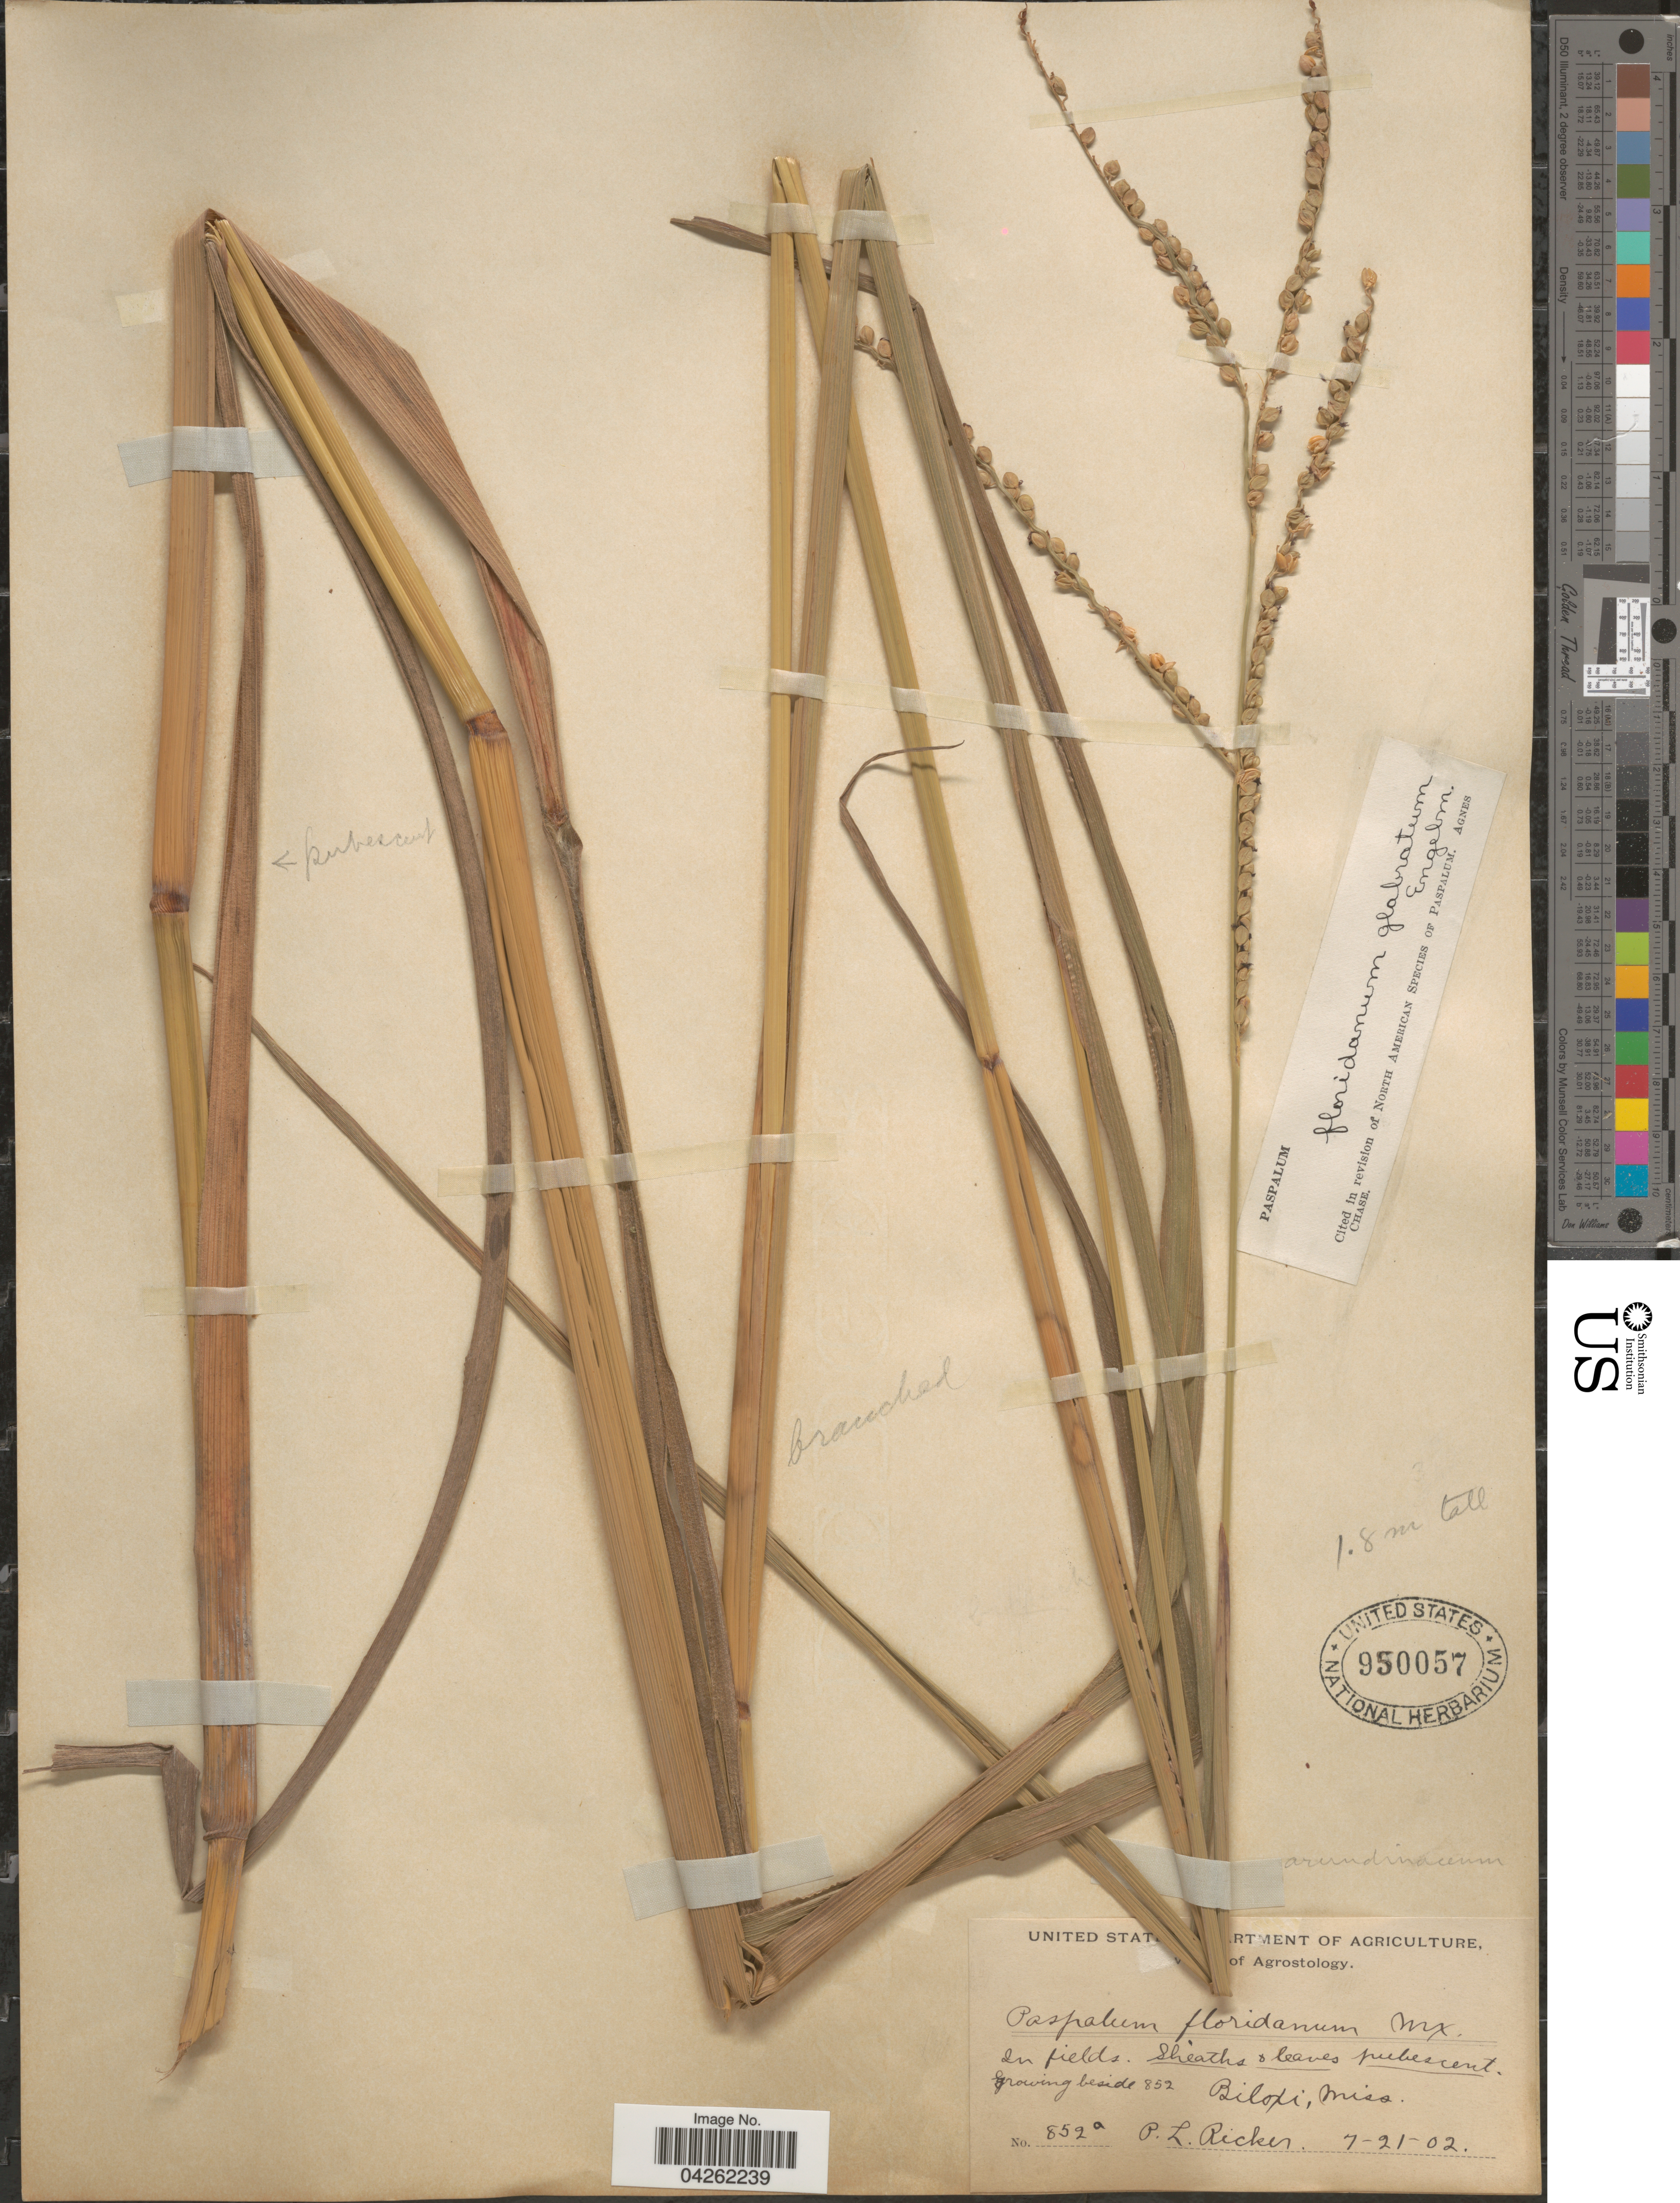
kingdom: Plantae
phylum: Tracheophyta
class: Liliopsida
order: Poales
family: Poaceae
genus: Paspalum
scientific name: Paspalum floridanum var. glabratum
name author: Engelm. ex Vasey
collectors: P. Ricker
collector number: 852a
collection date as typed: Transcribed d/m/y: 21/7/2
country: United States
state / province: Mississippi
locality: In fields. Growing beside 852. Biloxi.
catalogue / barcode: US 950057